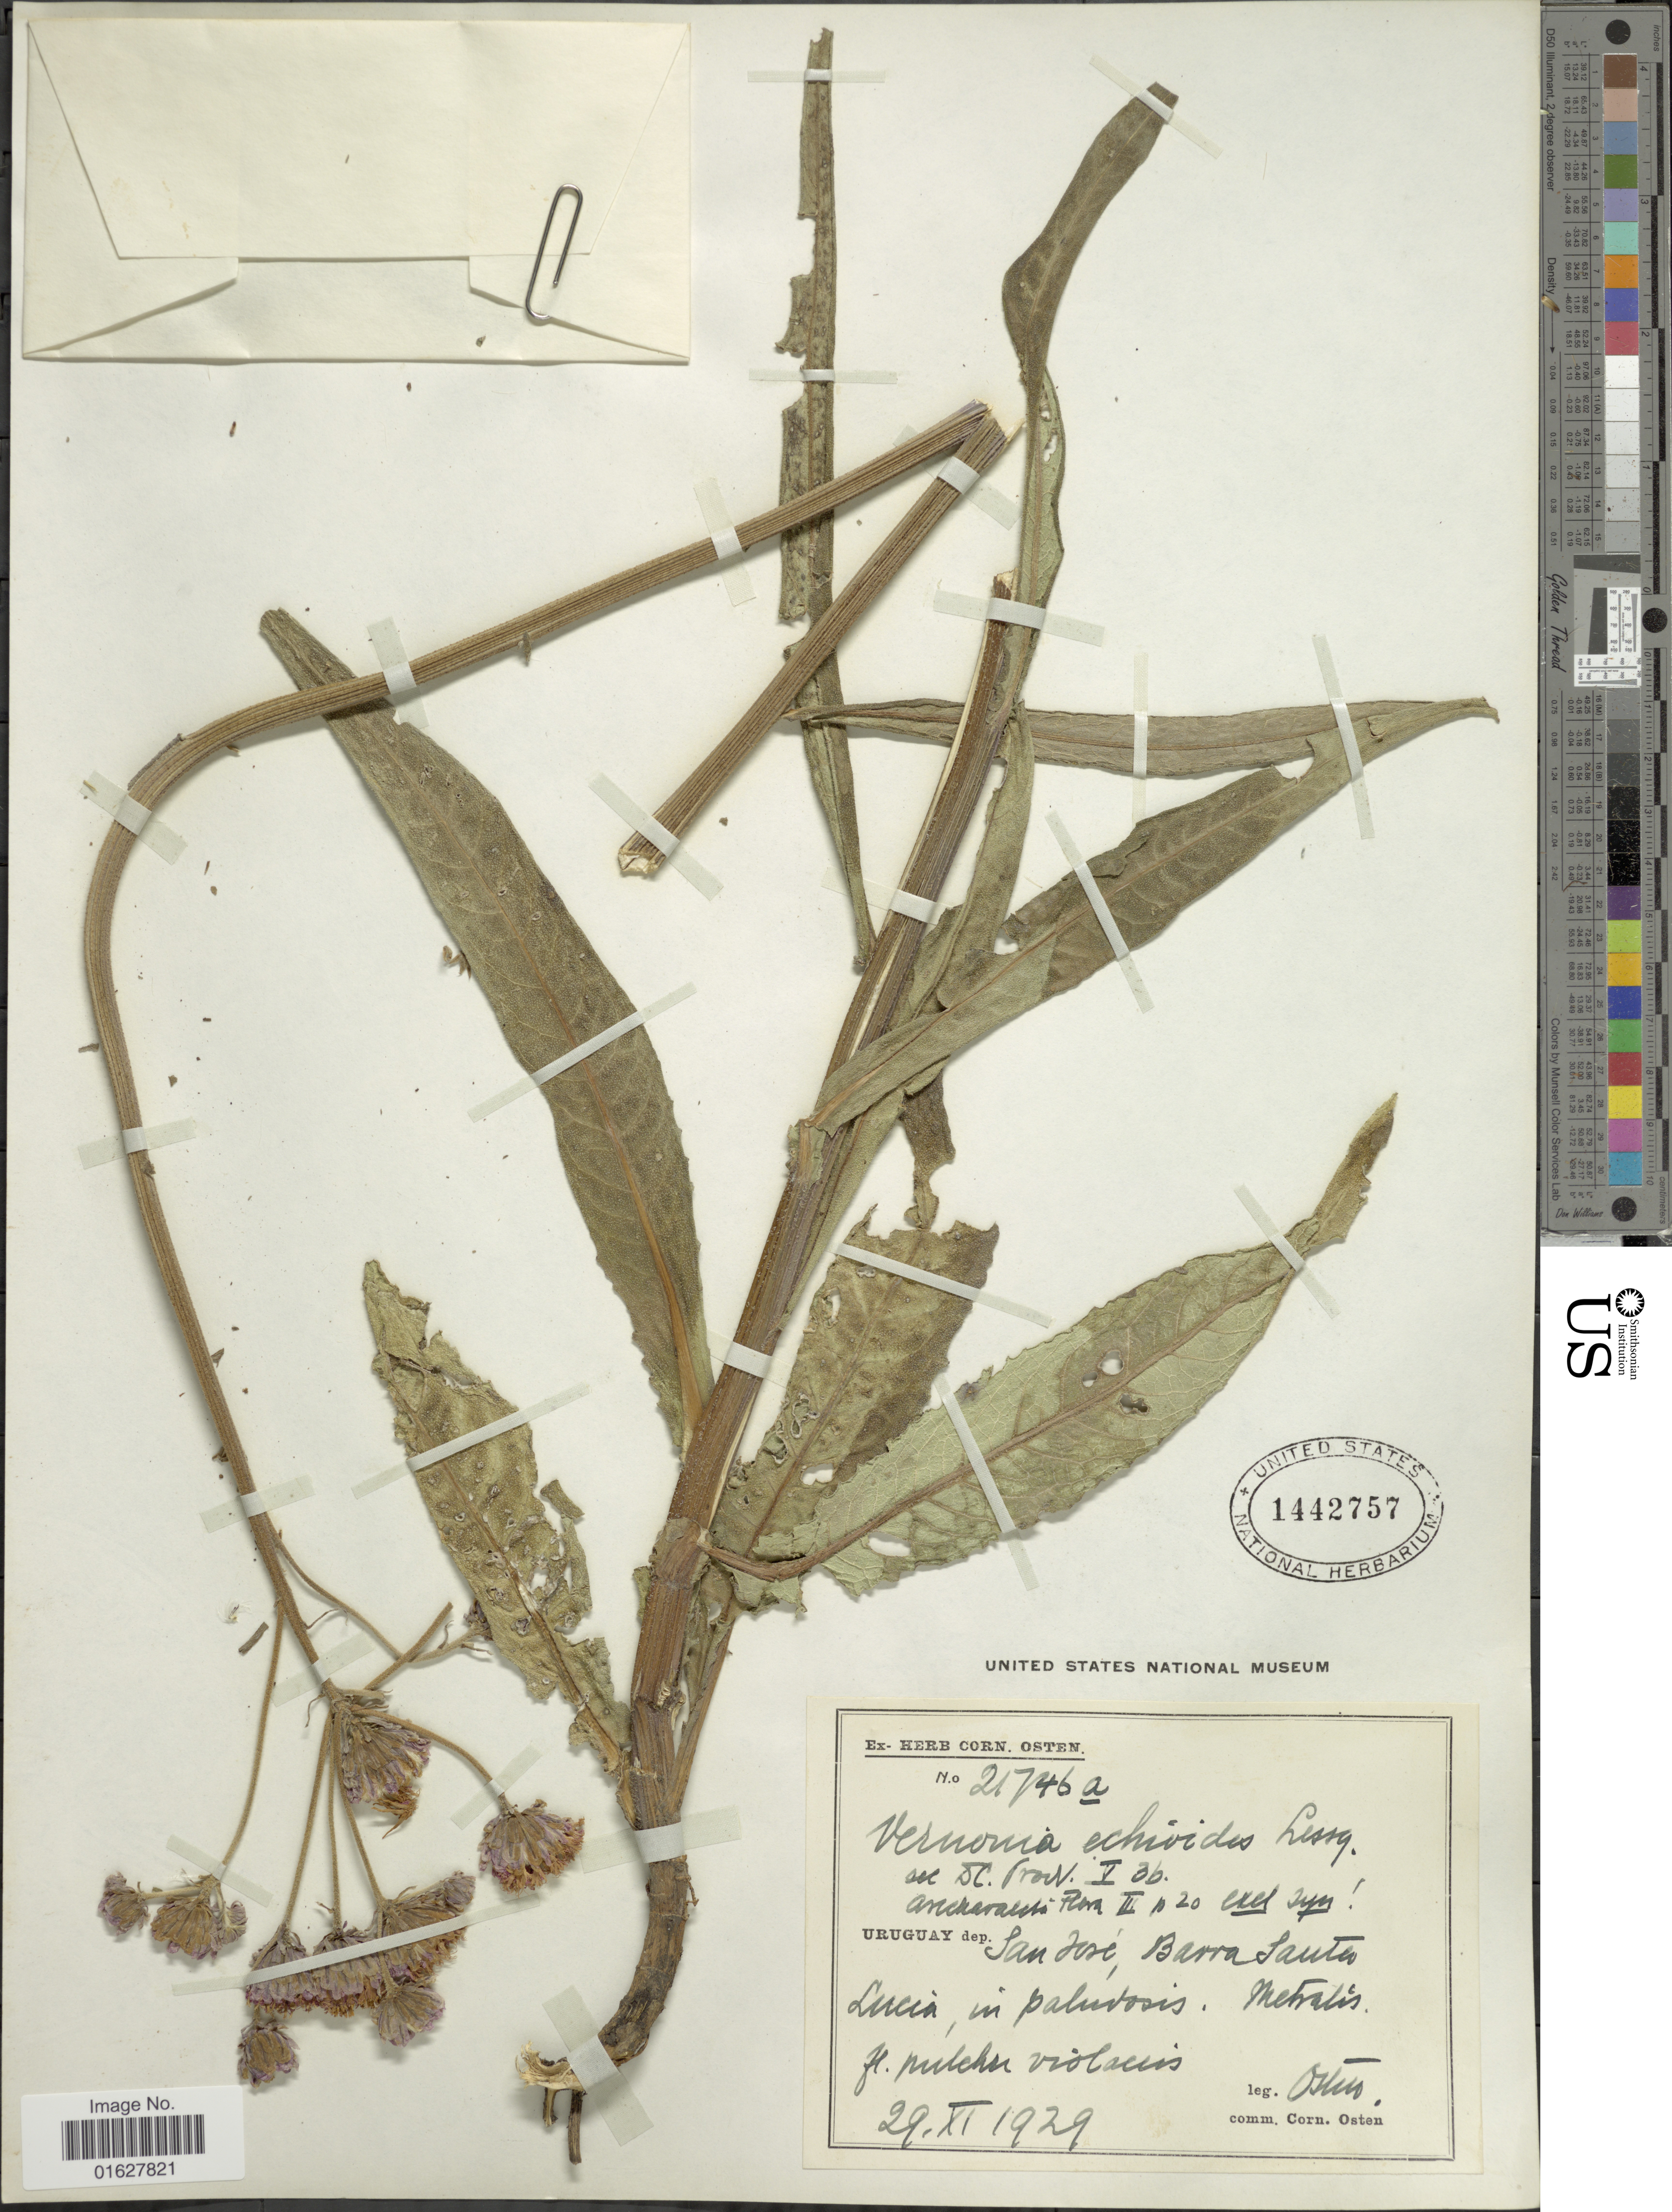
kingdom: Plantae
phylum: Tracheophyta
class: Magnoliopsida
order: Asterales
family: Asteraceae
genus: Vernonia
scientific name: Vernonia echioides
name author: Less.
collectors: C. Osten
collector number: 21746a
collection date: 1929-11-29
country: Uruguay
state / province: San Jose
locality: Uruguay dep. San Jose, Barra Santa Lucia.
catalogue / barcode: US 1442757